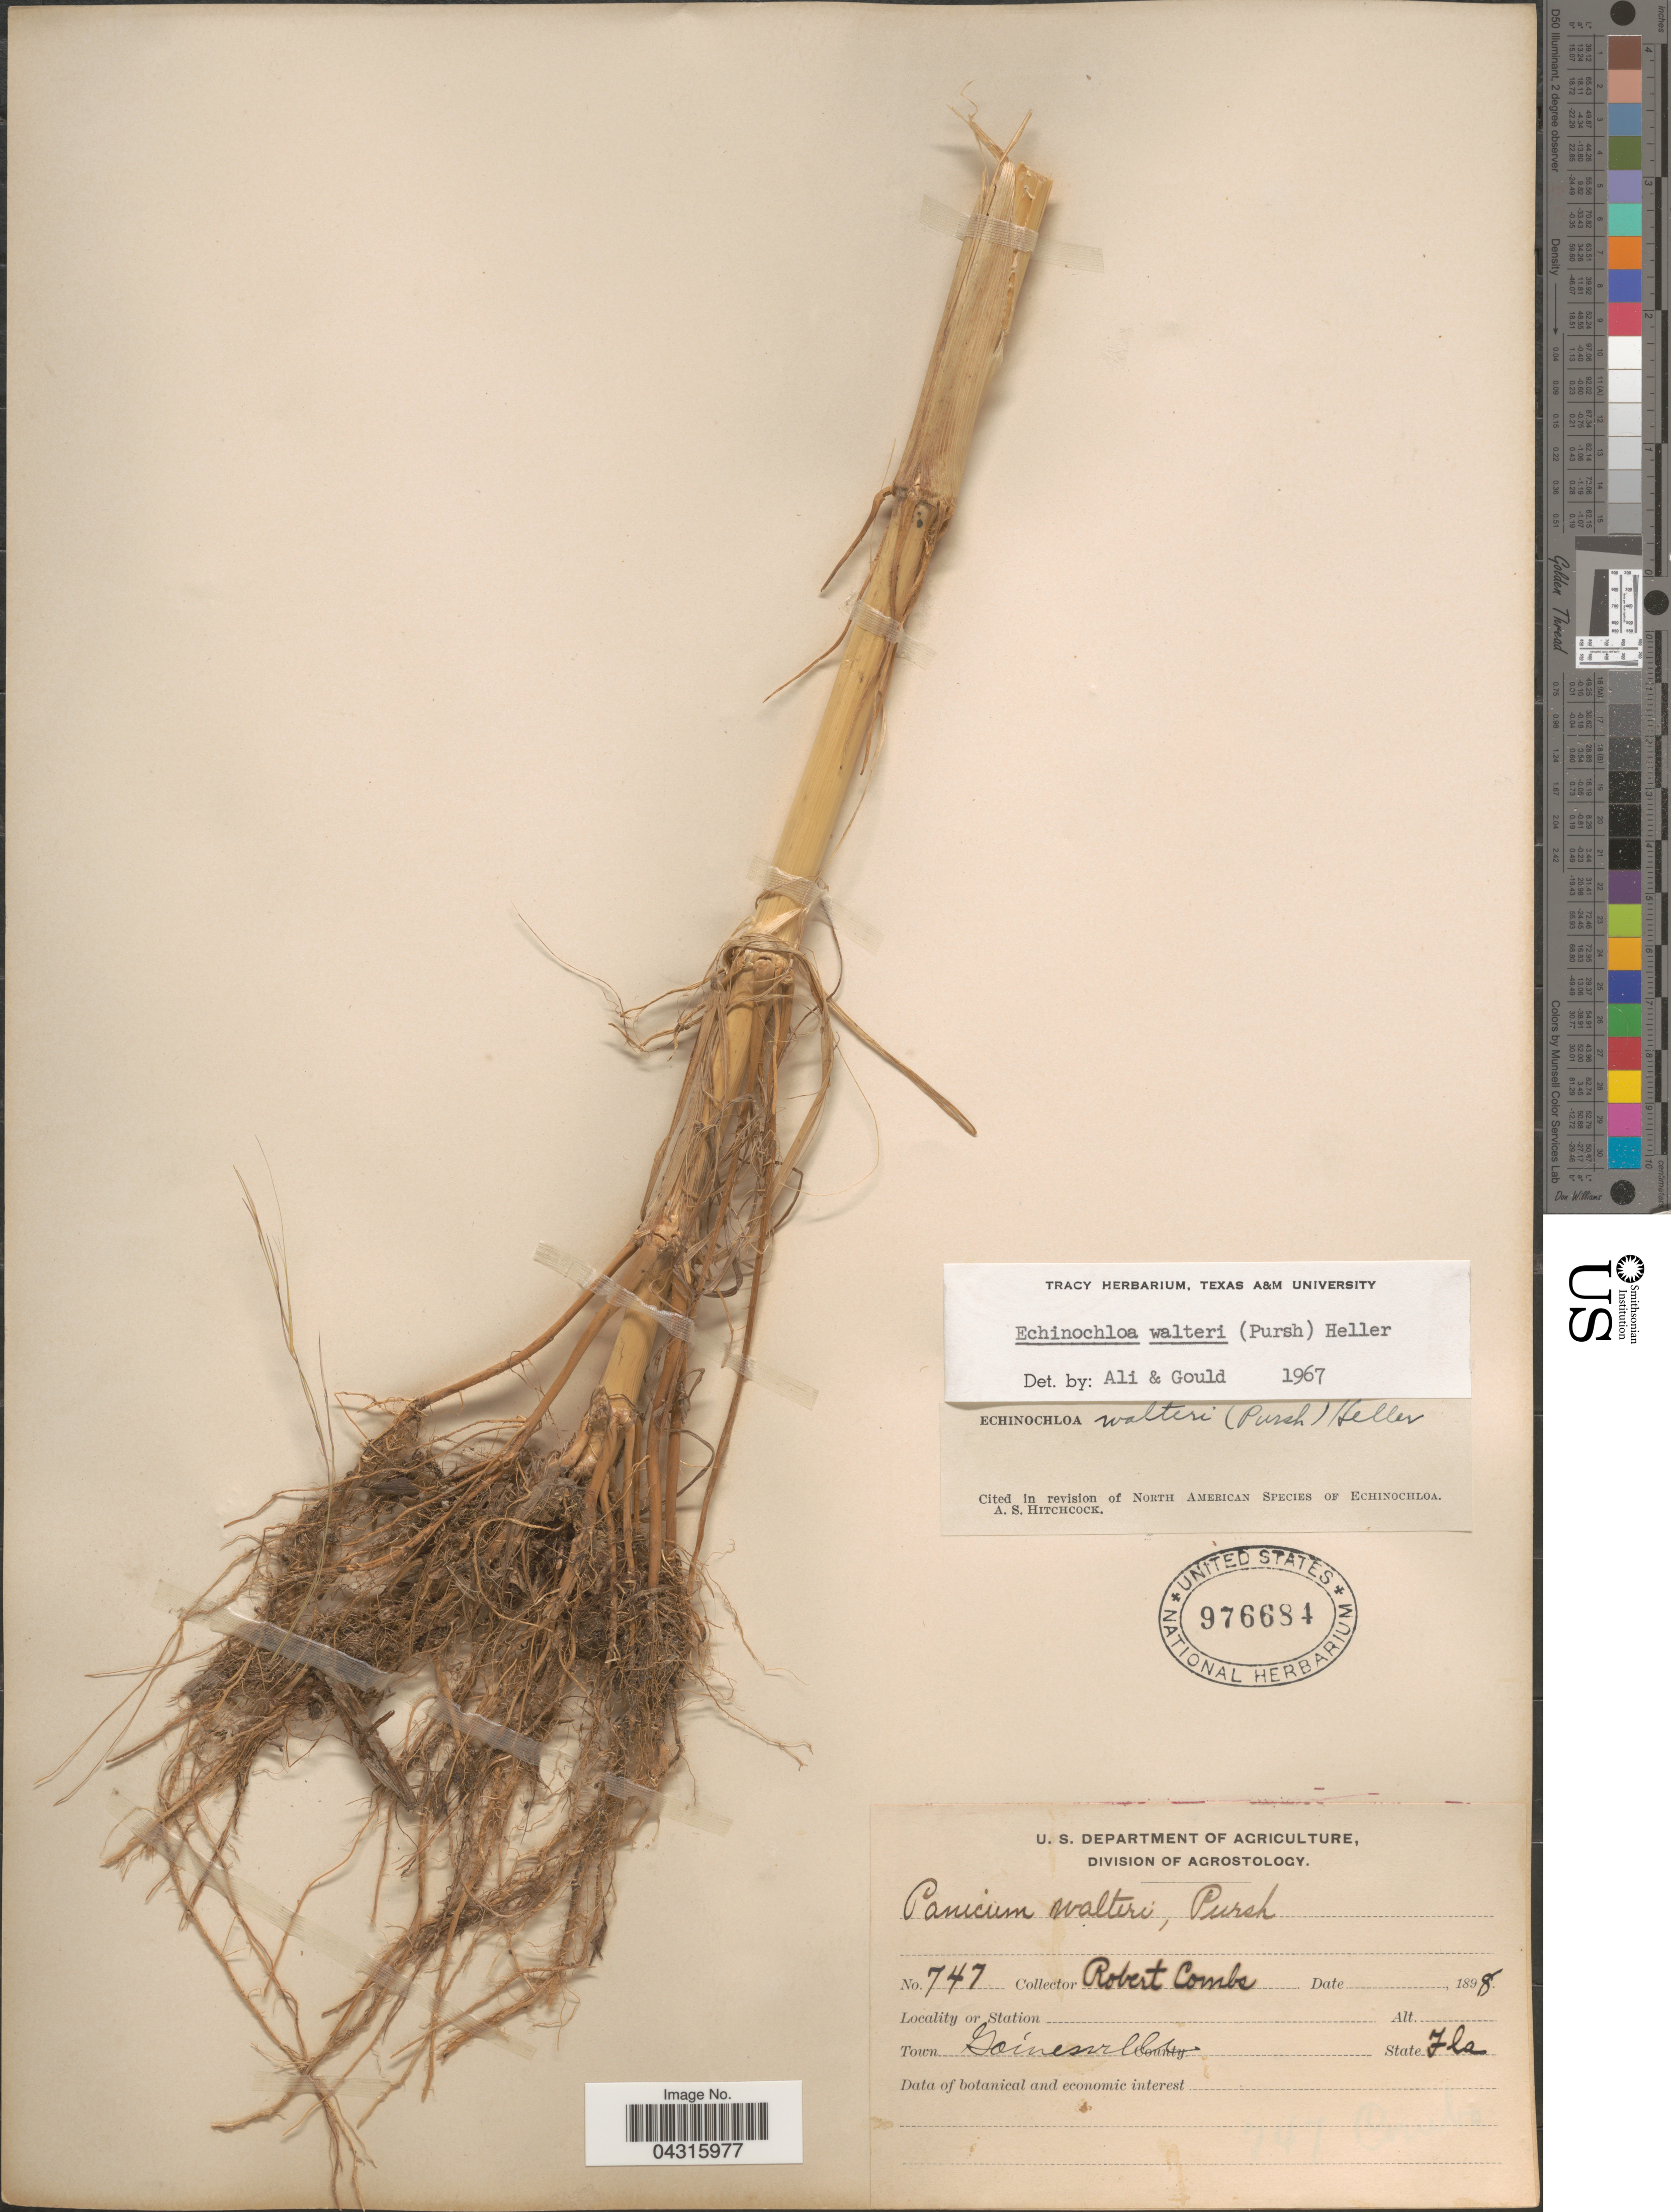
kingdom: Plantae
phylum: Tracheophyta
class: Liliopsida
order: Poales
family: Poaceae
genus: Echinochloa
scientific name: Echinochloa walteri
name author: (Pursh) A. Heller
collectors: R. Combs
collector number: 747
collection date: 1898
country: United States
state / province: Florida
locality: Town Gainesville.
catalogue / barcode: US 976684